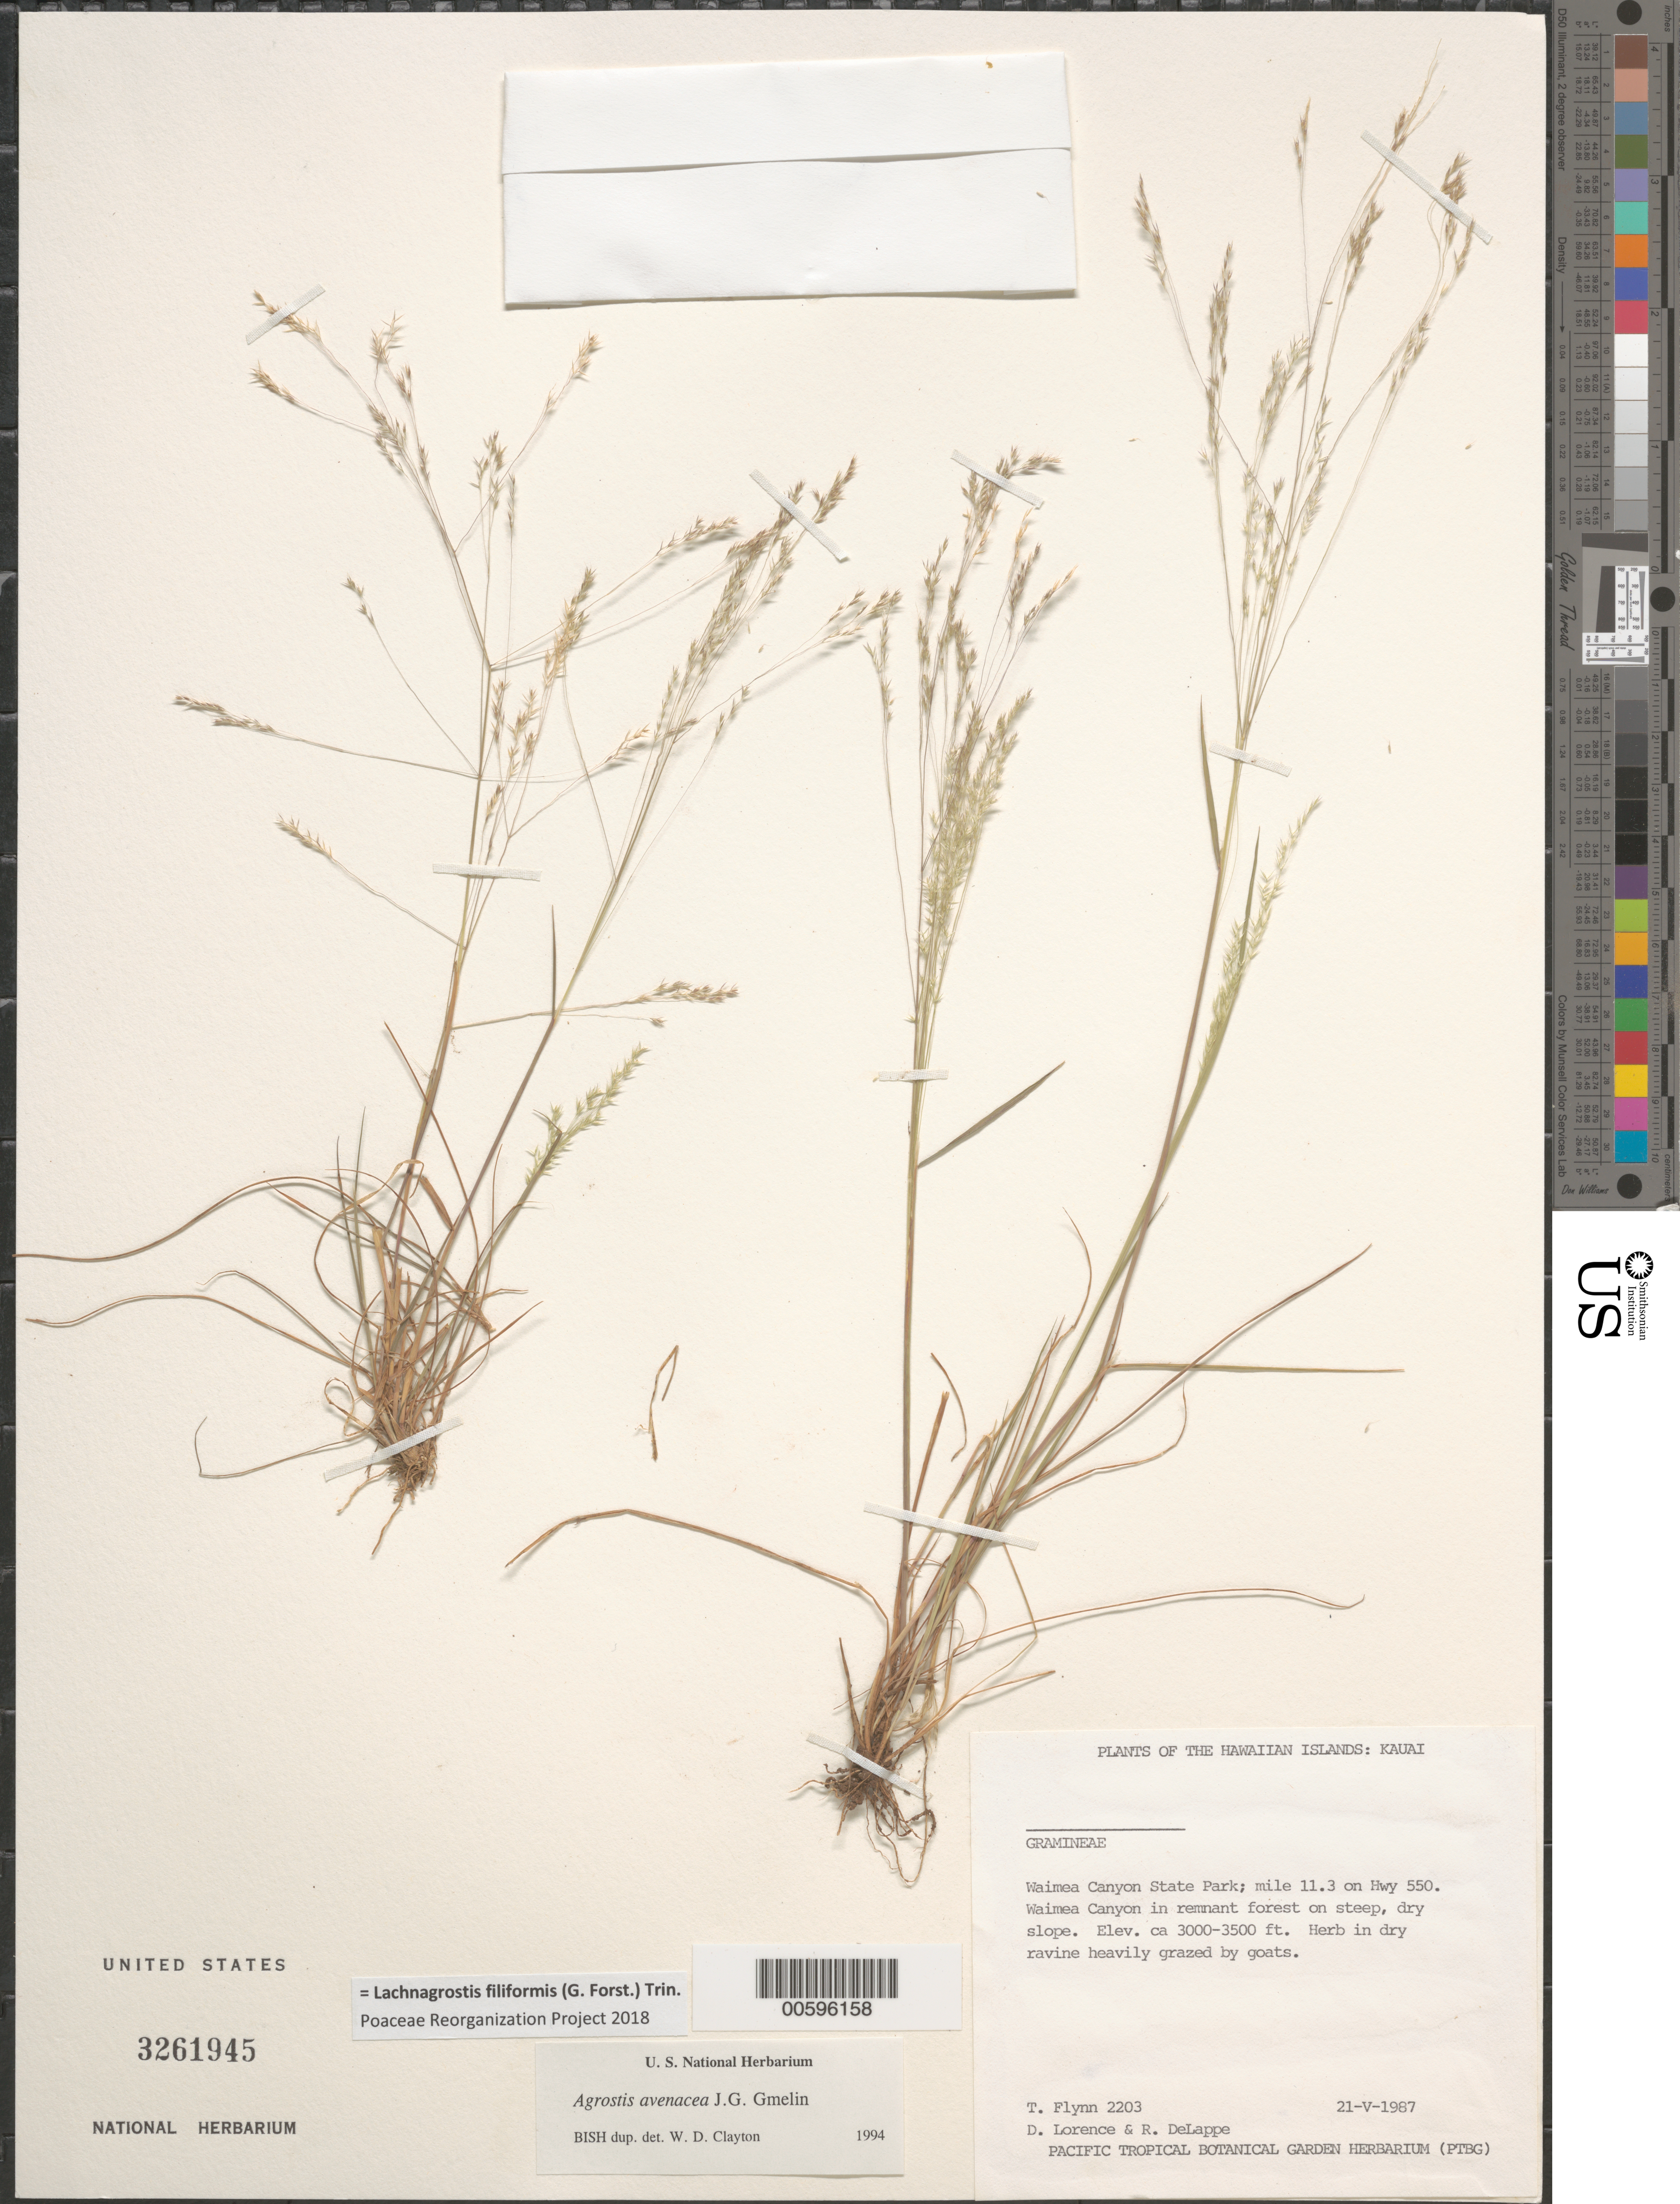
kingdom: Plantae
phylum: Tracheophyta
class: Liliopsida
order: Poales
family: Poaceae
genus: Lachnagrostis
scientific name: Lachnagrostis filiformis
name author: (J.R. Forst.) Trin.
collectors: T. W. Flynn, D. Lorence & R. DeLappe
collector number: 2203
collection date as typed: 21 May 1987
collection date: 1987-05-21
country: United States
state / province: Hawaii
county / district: Kauai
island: Kaua'i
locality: Waimea Canyon State Park; mi 11.3 on Hwy 550. Waimea Canyon.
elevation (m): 914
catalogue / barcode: US 3261945